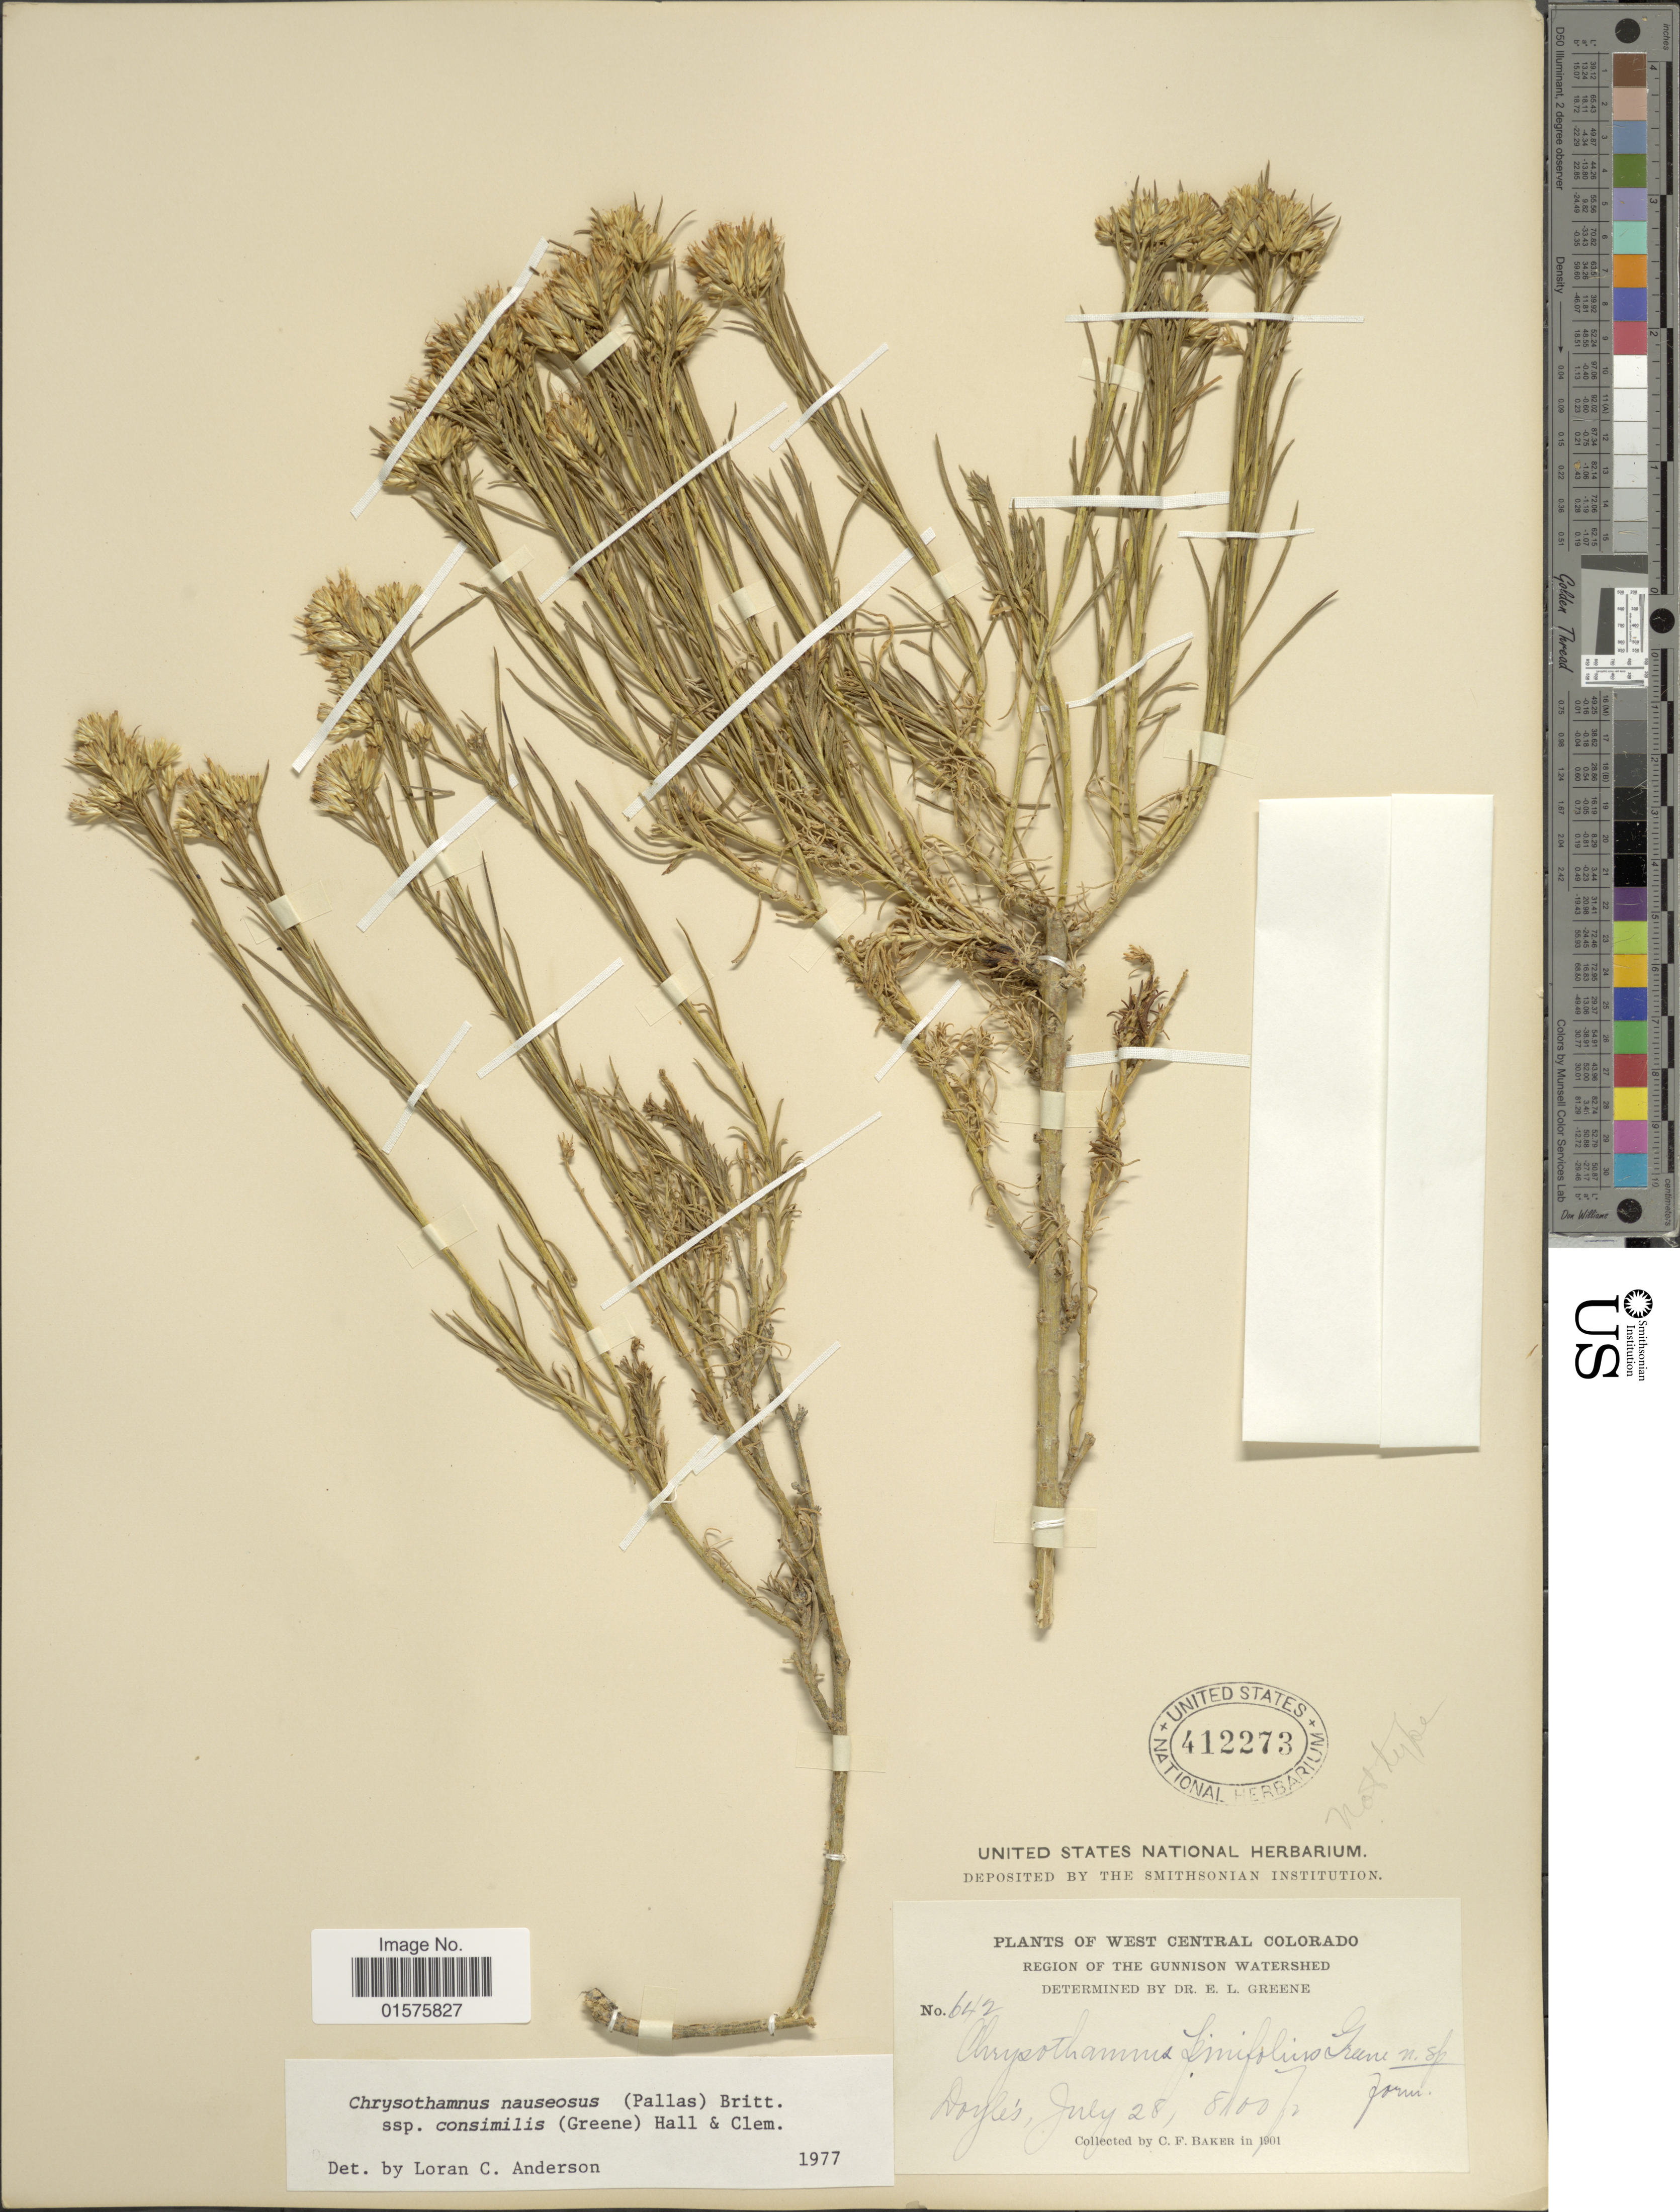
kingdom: Plantae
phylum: Tracheophyta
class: Magnoliopsida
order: Asterales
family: Asteraceae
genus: Ericameria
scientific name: Ericameria nauseosa var. oreophila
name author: (A. Nelson) G.L. Nesom & G.I. Baird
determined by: Urbatsch, Lowell E., Curator (LSU), Louisiana State University (UNITED STATES)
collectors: C. F. Baker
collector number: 642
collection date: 1901-07-28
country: United States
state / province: Colorado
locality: West Central Colorado. Region of the Gunnison Watershed. Doyle's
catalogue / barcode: US 412273